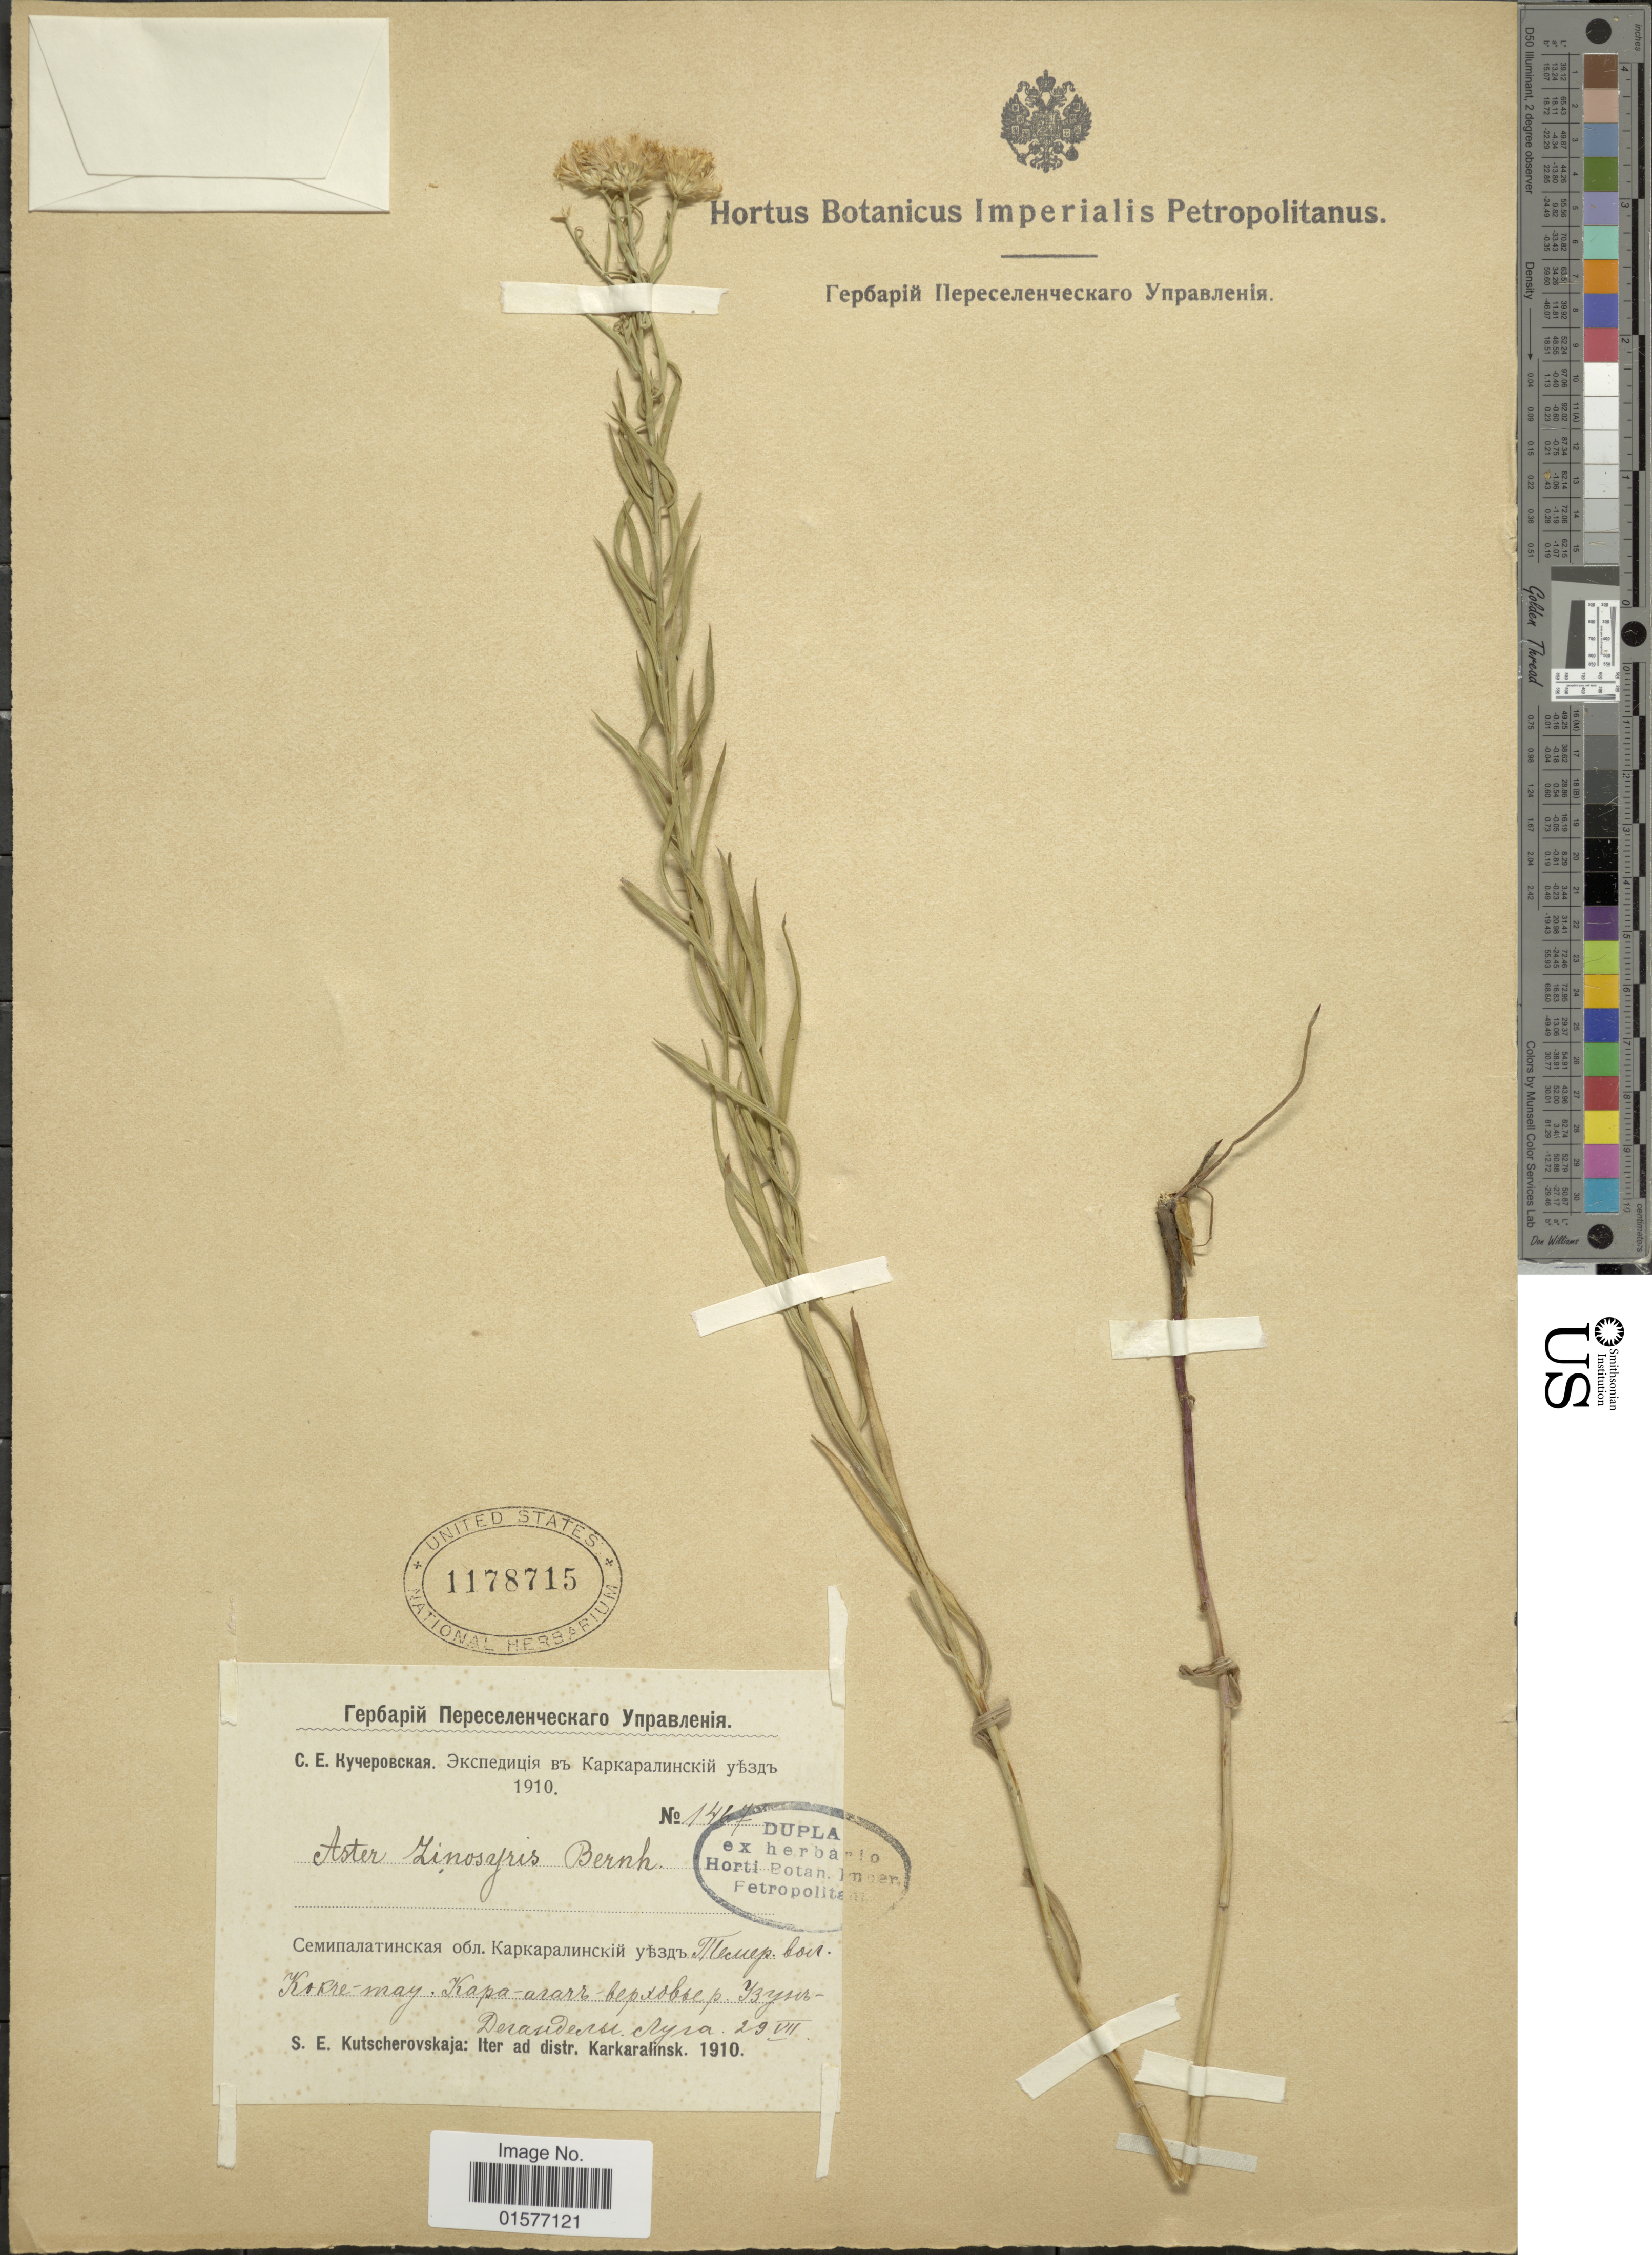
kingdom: Plantae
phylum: Tracheophyta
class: Magnoliopsida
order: Asterales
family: Asteraceae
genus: Linosyris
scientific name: Linosyris vulgaris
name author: Cass. ex Less.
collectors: S. Kutscherovskaja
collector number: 1467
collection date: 1910-07-29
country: Kazakhstan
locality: Semipalatinskaya Oblast, Karkalinskiy Uezd, Temerchinskaya volost, Kokche-Tau, Kara-agach, river Uzun-Dagandely.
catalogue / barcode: US 1178715